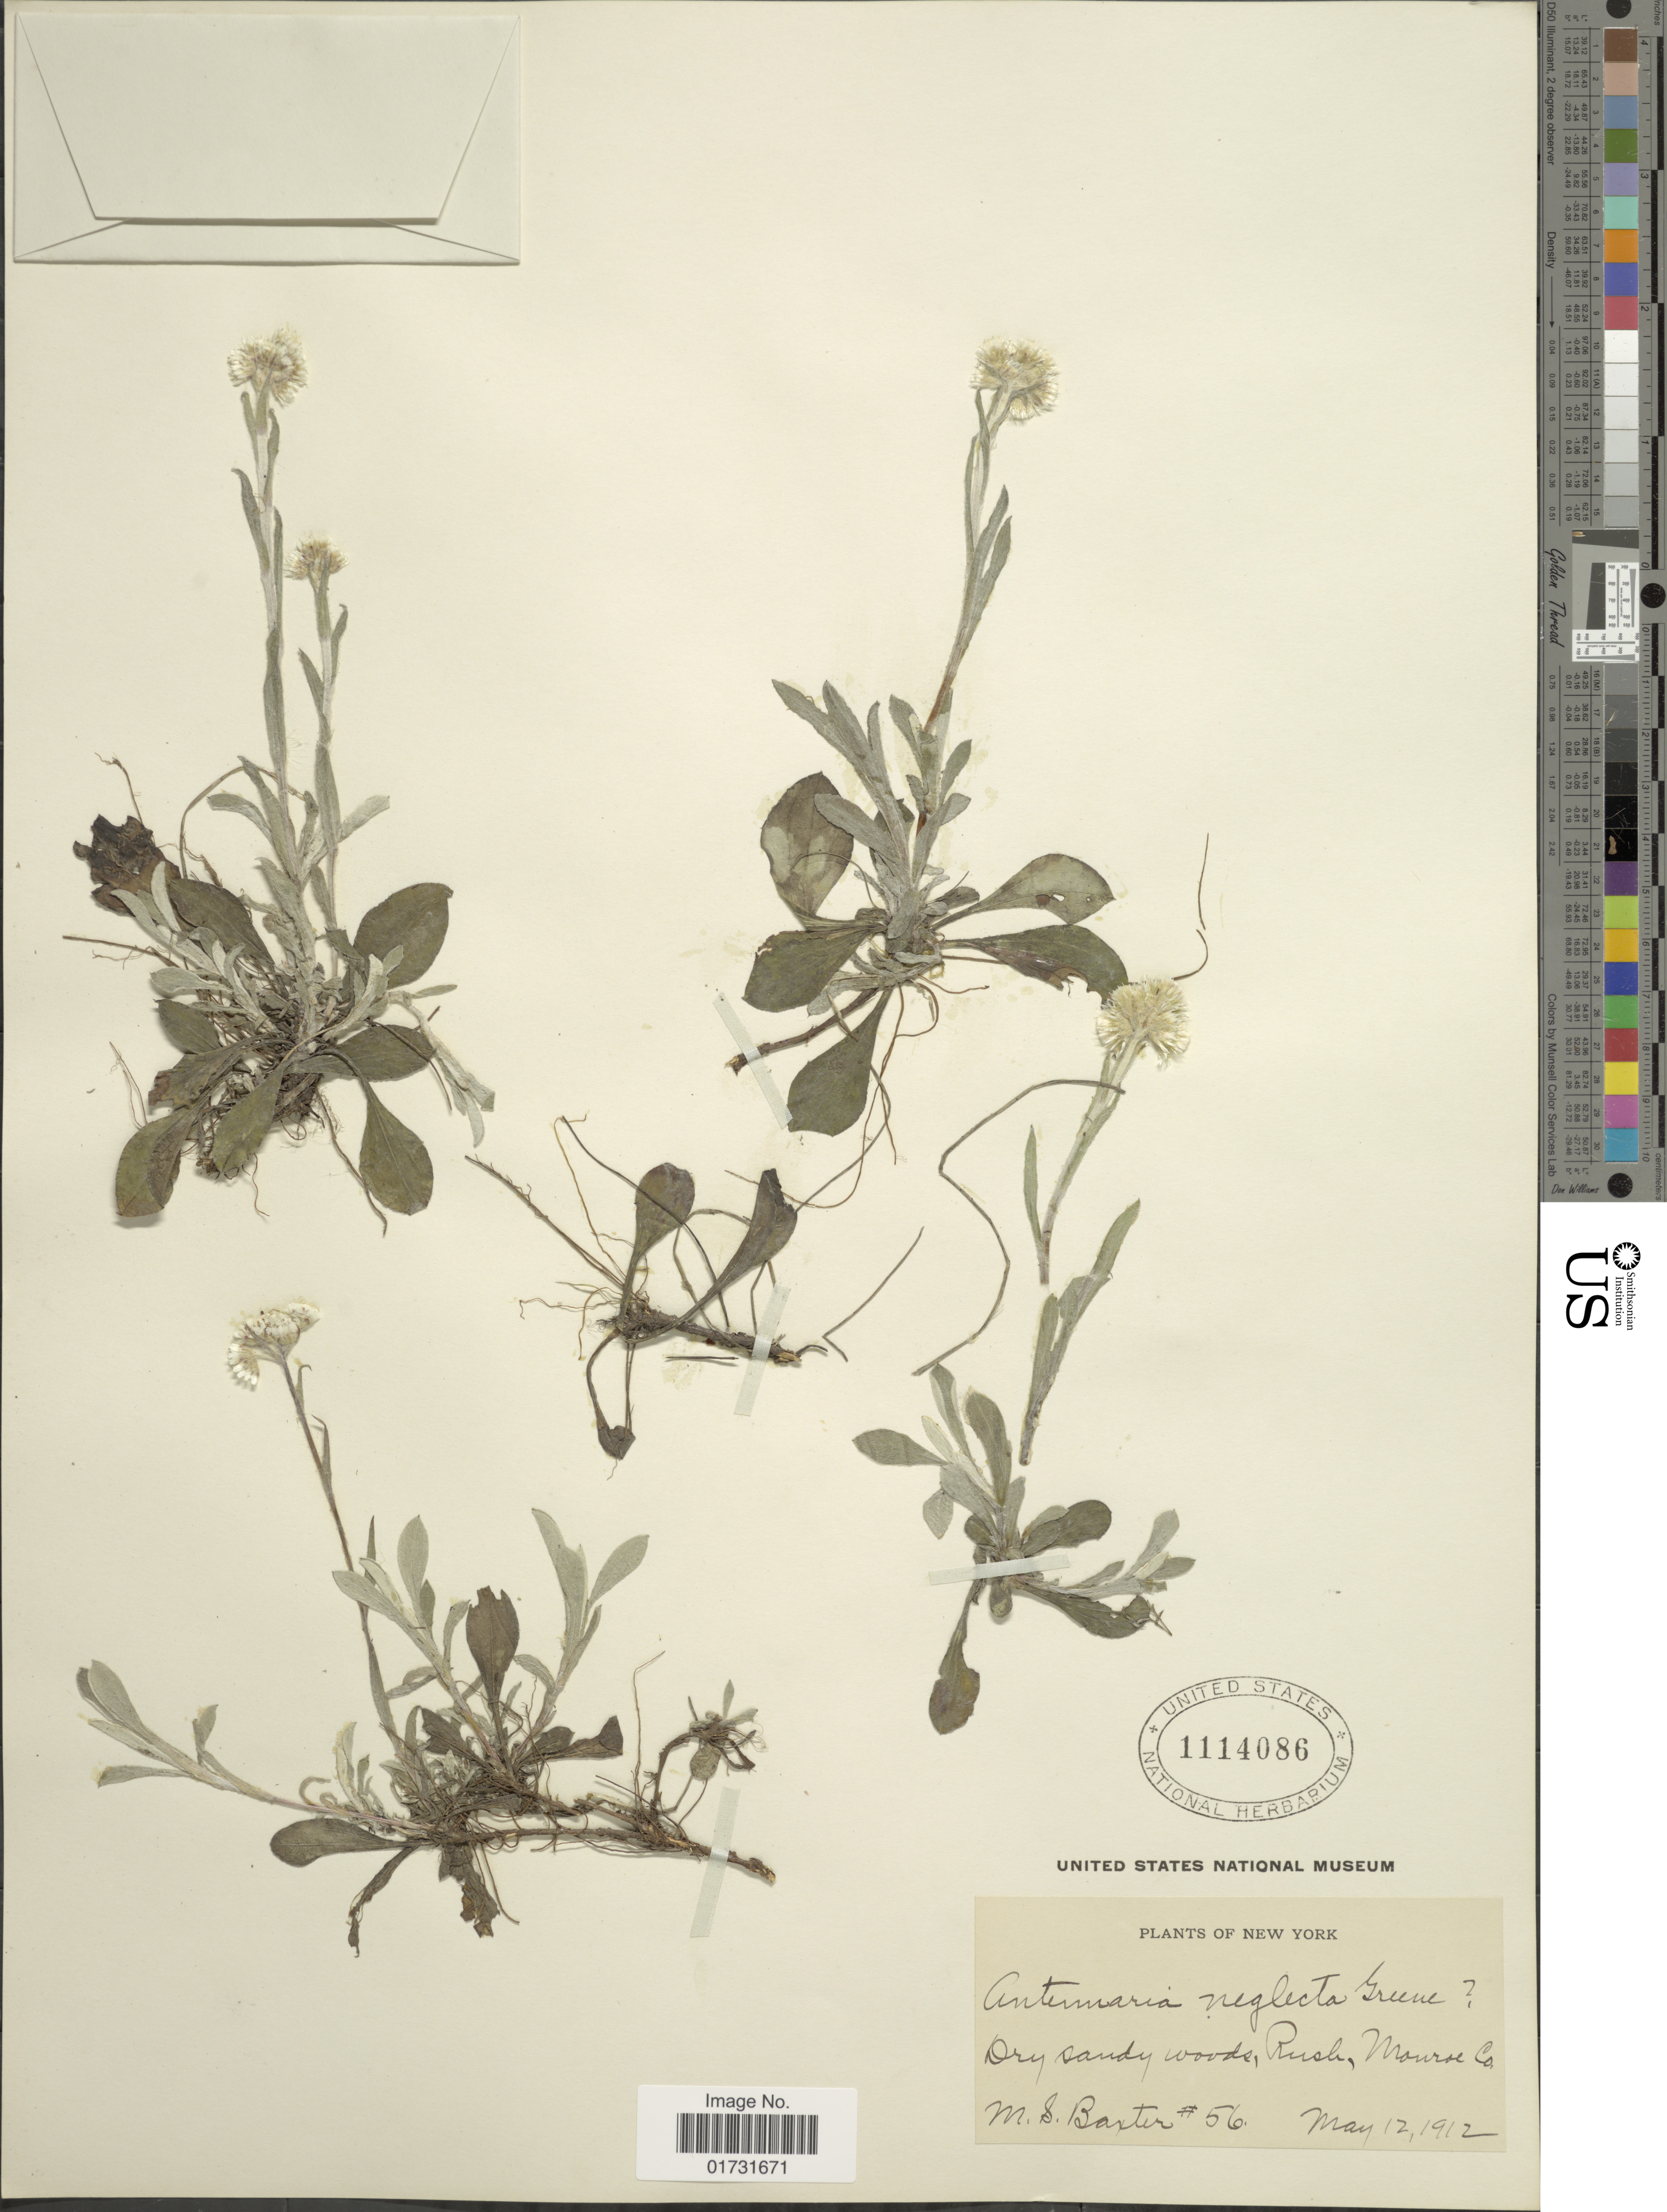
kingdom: Plantae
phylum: Tracheophyta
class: Magnoliopsida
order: Asterales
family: Asteraceae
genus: Antennaria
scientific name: Antennaria neglecta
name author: Greene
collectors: M. Baxter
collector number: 65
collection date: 1912-05-12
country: United States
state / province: New York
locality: Rush, Monroe Co.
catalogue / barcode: US 1114086